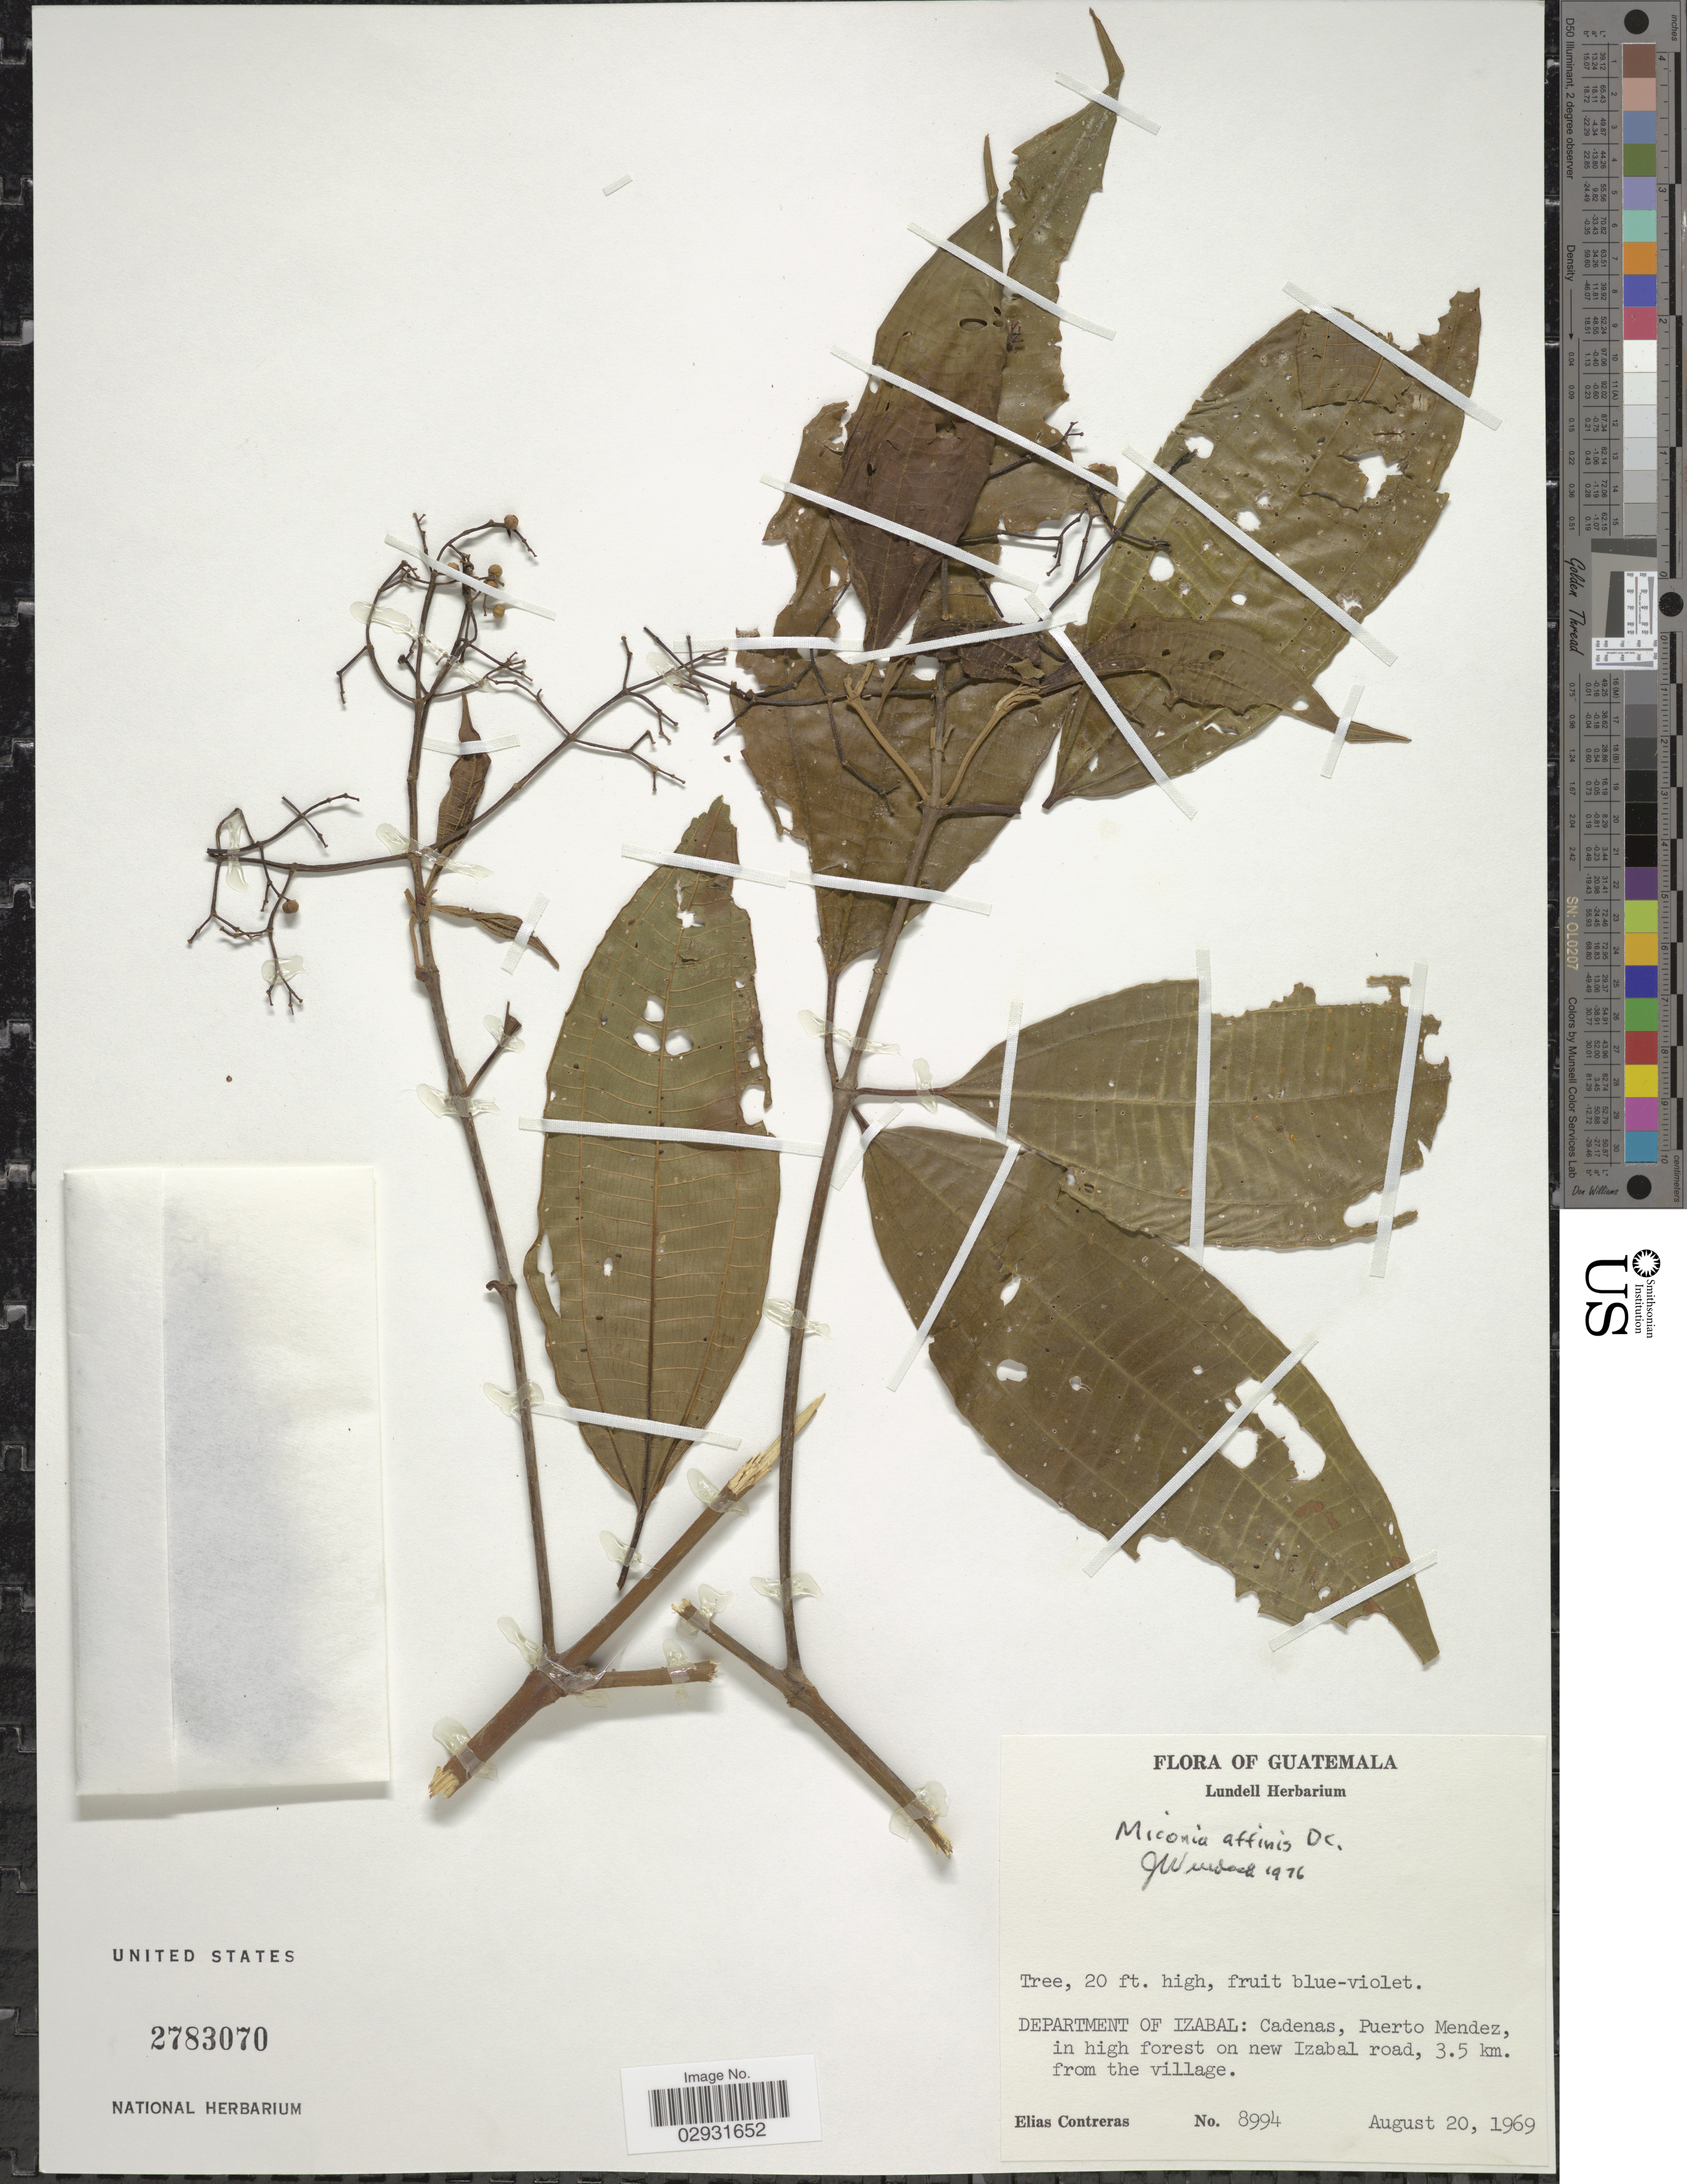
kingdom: Plantae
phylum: Tracheophyta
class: Magnoliopsida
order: Myrtales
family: Melastomataceae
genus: Miconia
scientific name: Miconia affinis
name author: DC.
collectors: E. Contreras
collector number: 8994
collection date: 1969-08-20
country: Guatemala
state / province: Izabal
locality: Department of Izabal: Cadenas, Puerto Mendez, in high forest on new Izabal road, 3.5 km. from the village.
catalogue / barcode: US 2783070